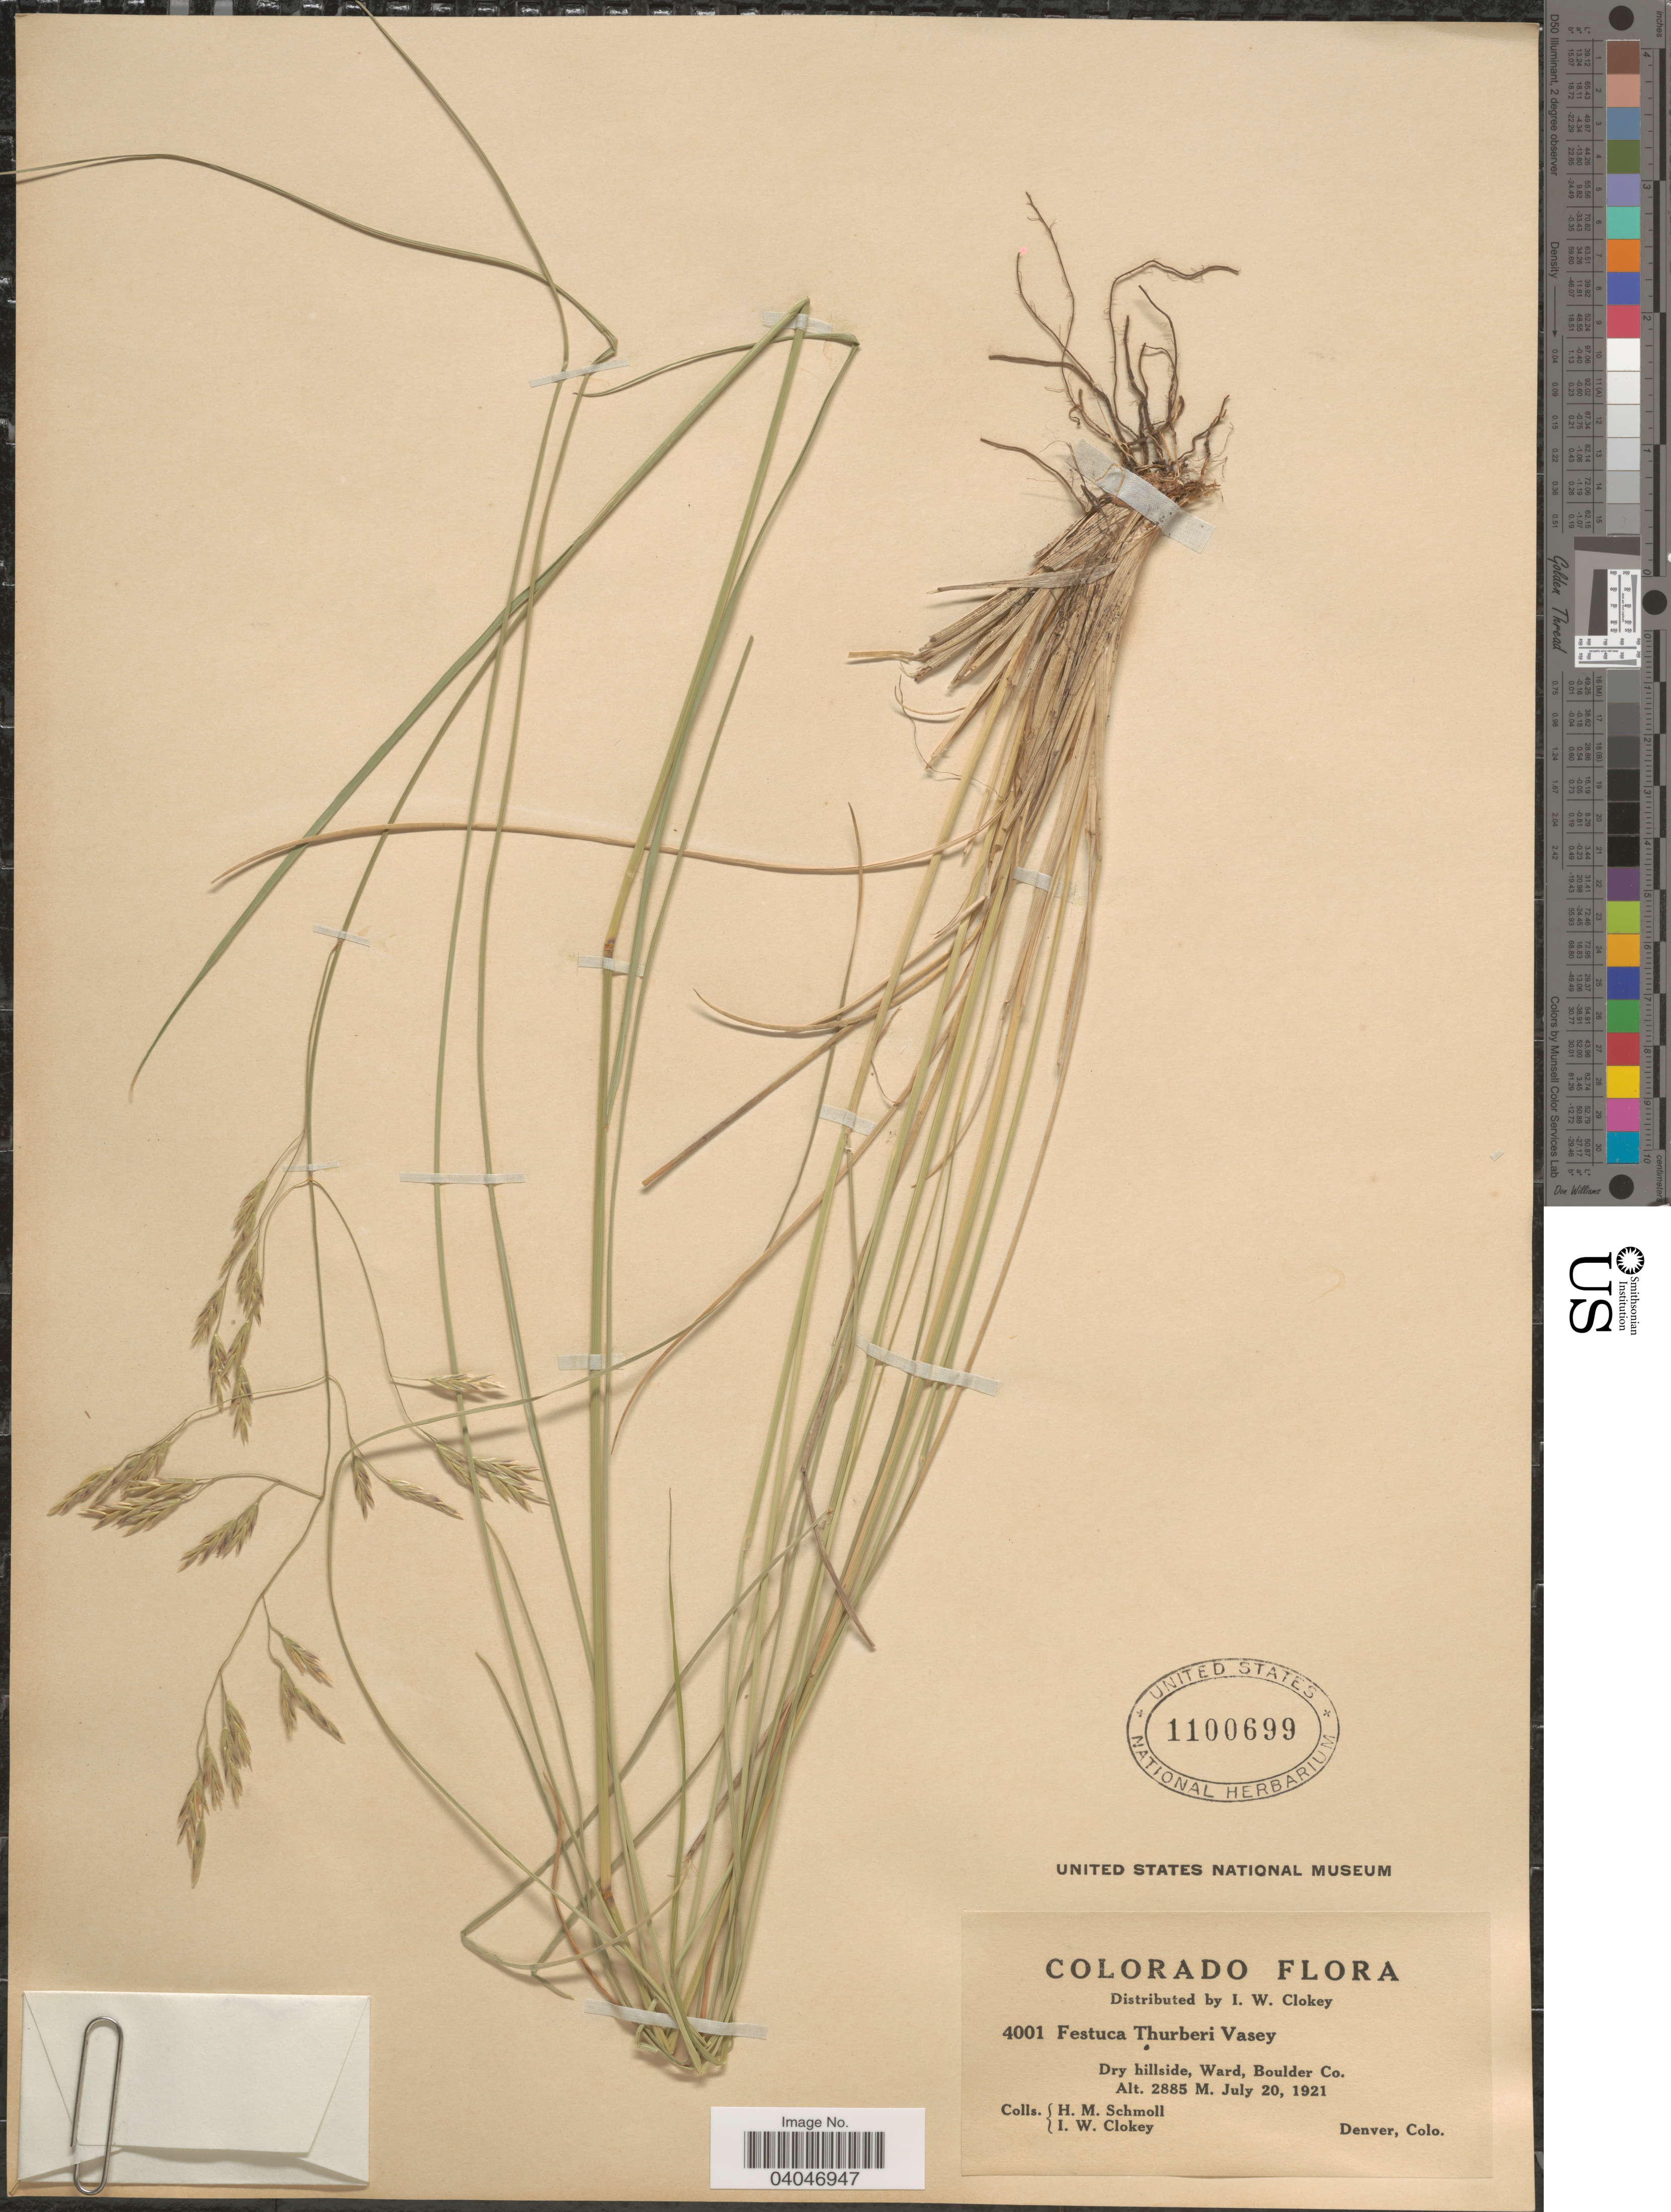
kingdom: Plantae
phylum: Tracheophyta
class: Liliopsida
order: Poales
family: Poaceae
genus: Festuca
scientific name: Festuca thurberi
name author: Vasey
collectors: H. Schmoll & I. W. Clokey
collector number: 4001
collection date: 1921-07-20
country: United States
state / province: Colorado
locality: Ward, Boulder Co.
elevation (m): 2885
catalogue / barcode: US 1100699